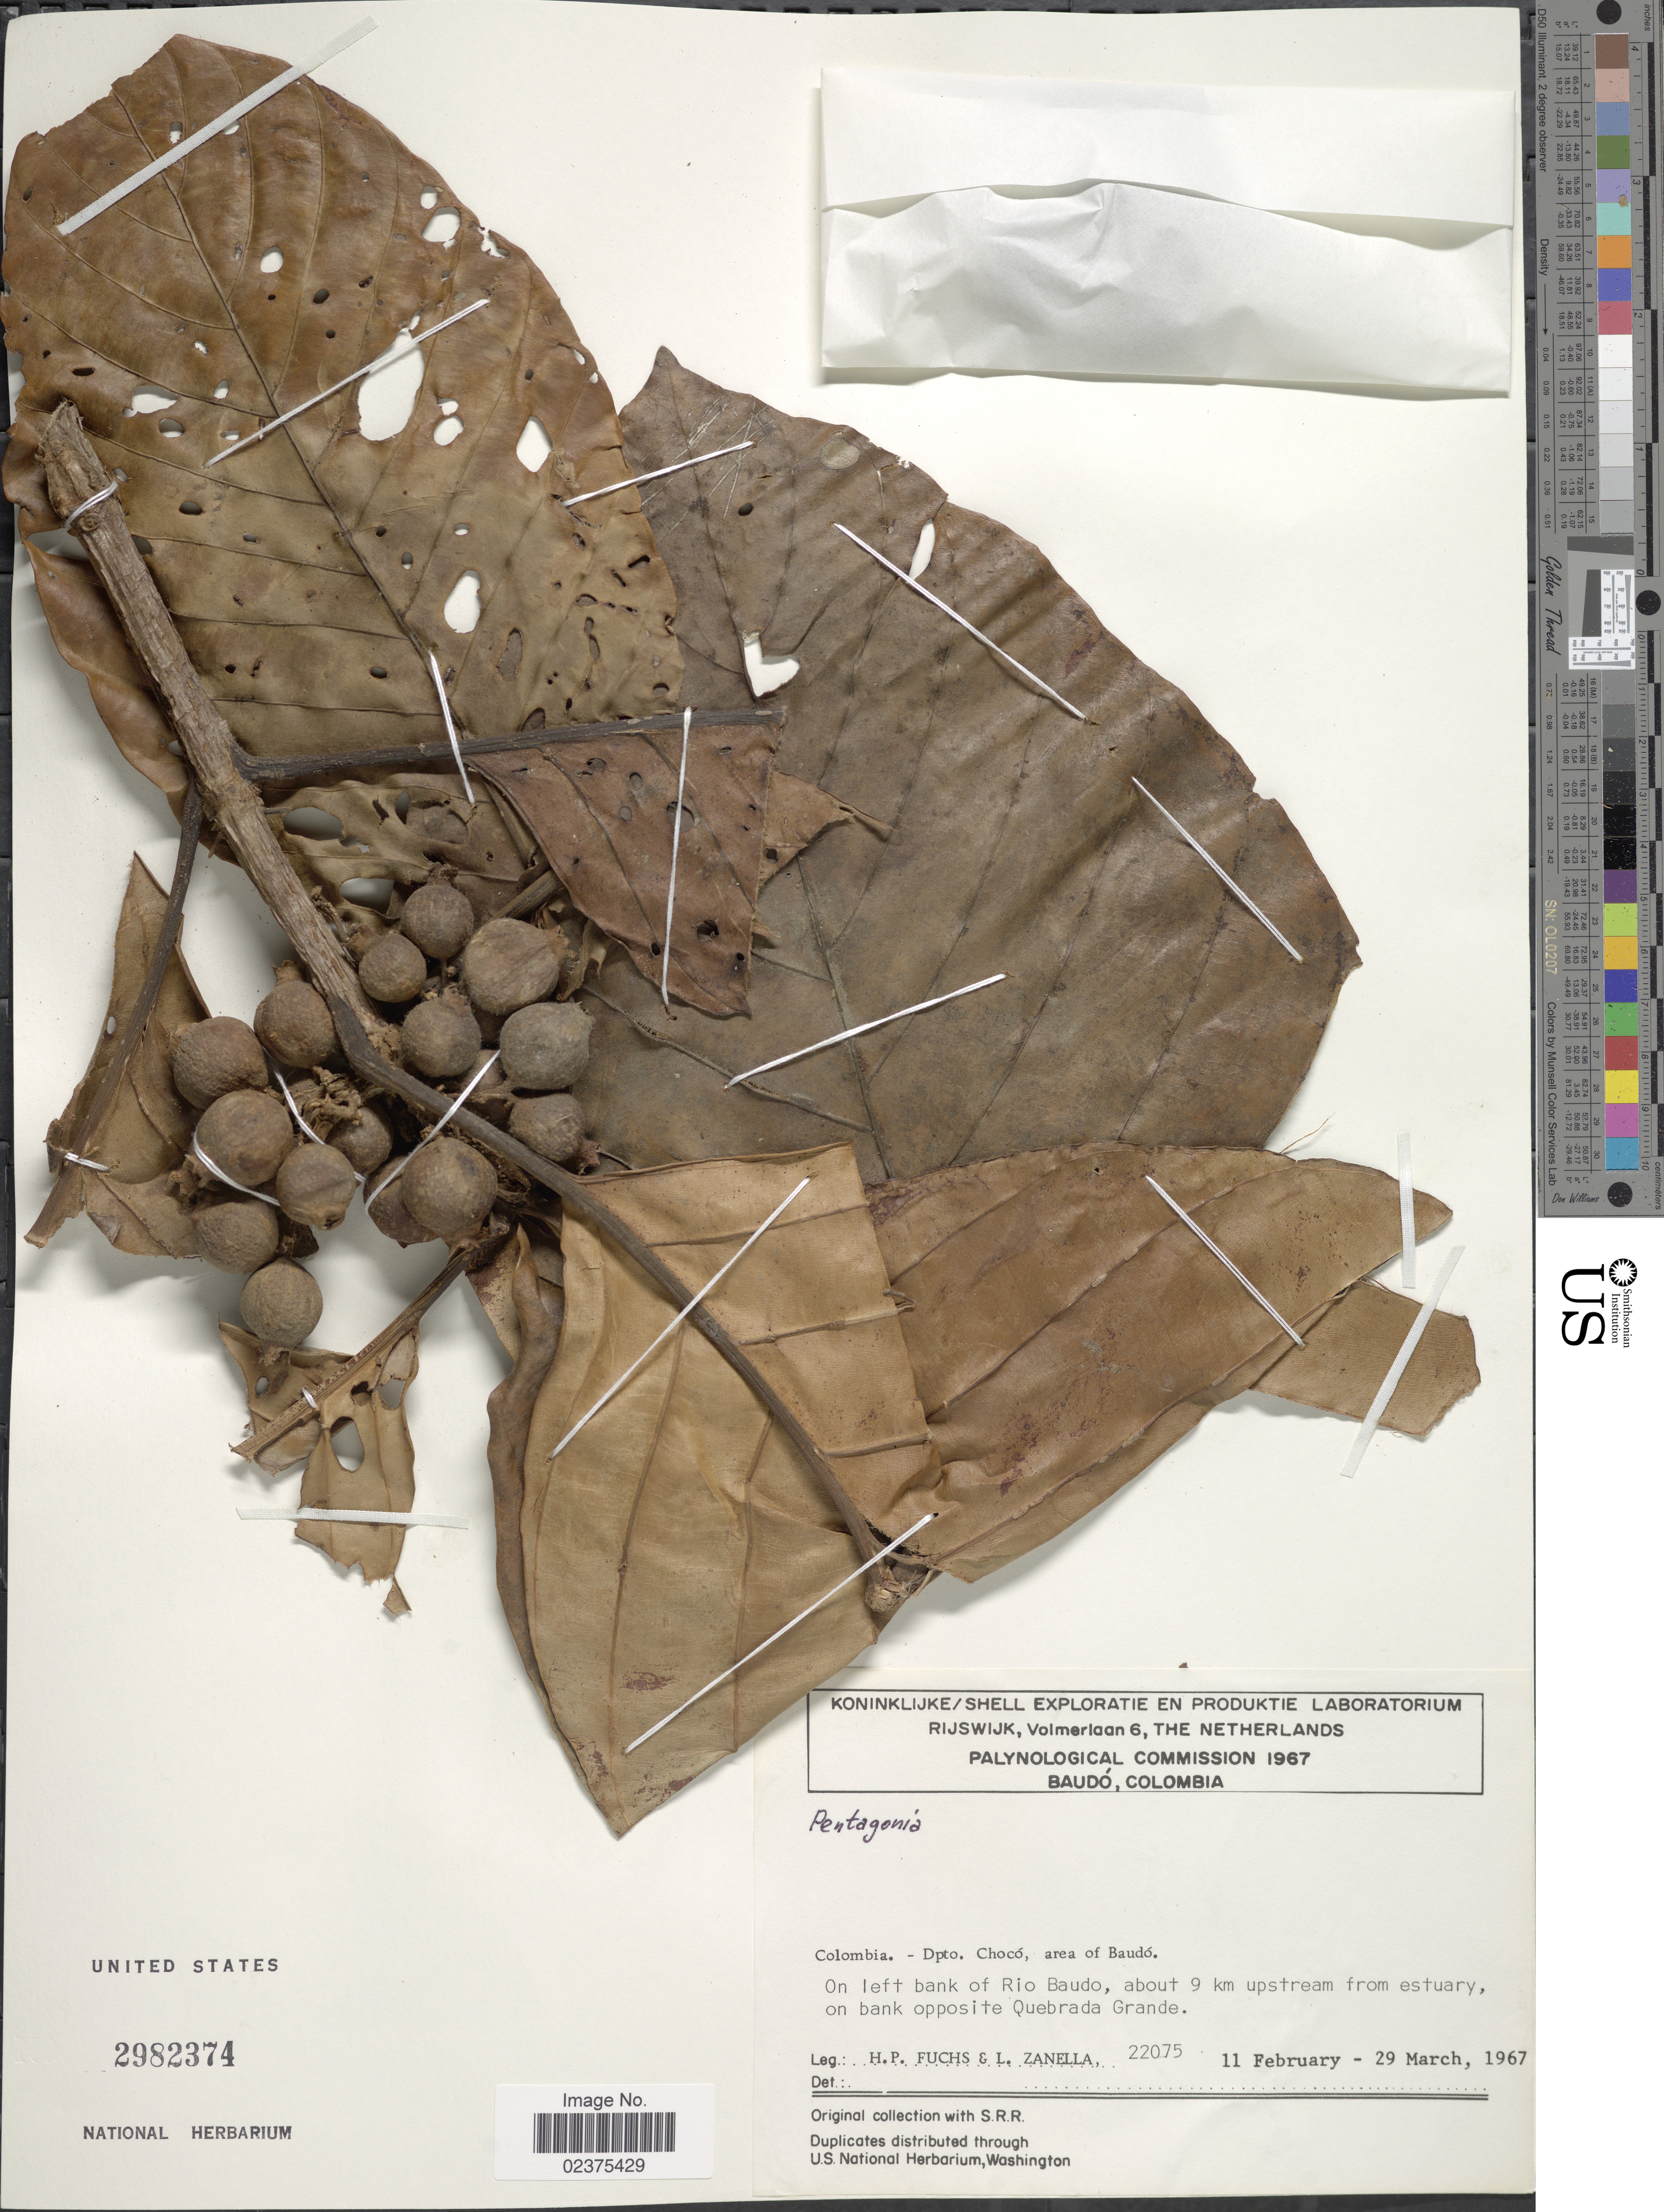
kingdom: Plantae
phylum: Tracheophyta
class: Magnoliopsida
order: Gentianales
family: Rubiaceae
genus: Pentagonia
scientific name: Pentagonia sp.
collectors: H. P. Fuchs & L. Zanella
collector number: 22075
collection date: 1967-02-11/1967-03-29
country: Colombia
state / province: Chocó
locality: Colombia, Dpto. Choco, area of Baudo, On left bank of Rio Baudo, about 9 km upstream from estuary, on bank of opposite Quebrada Grande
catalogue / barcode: US 2982374